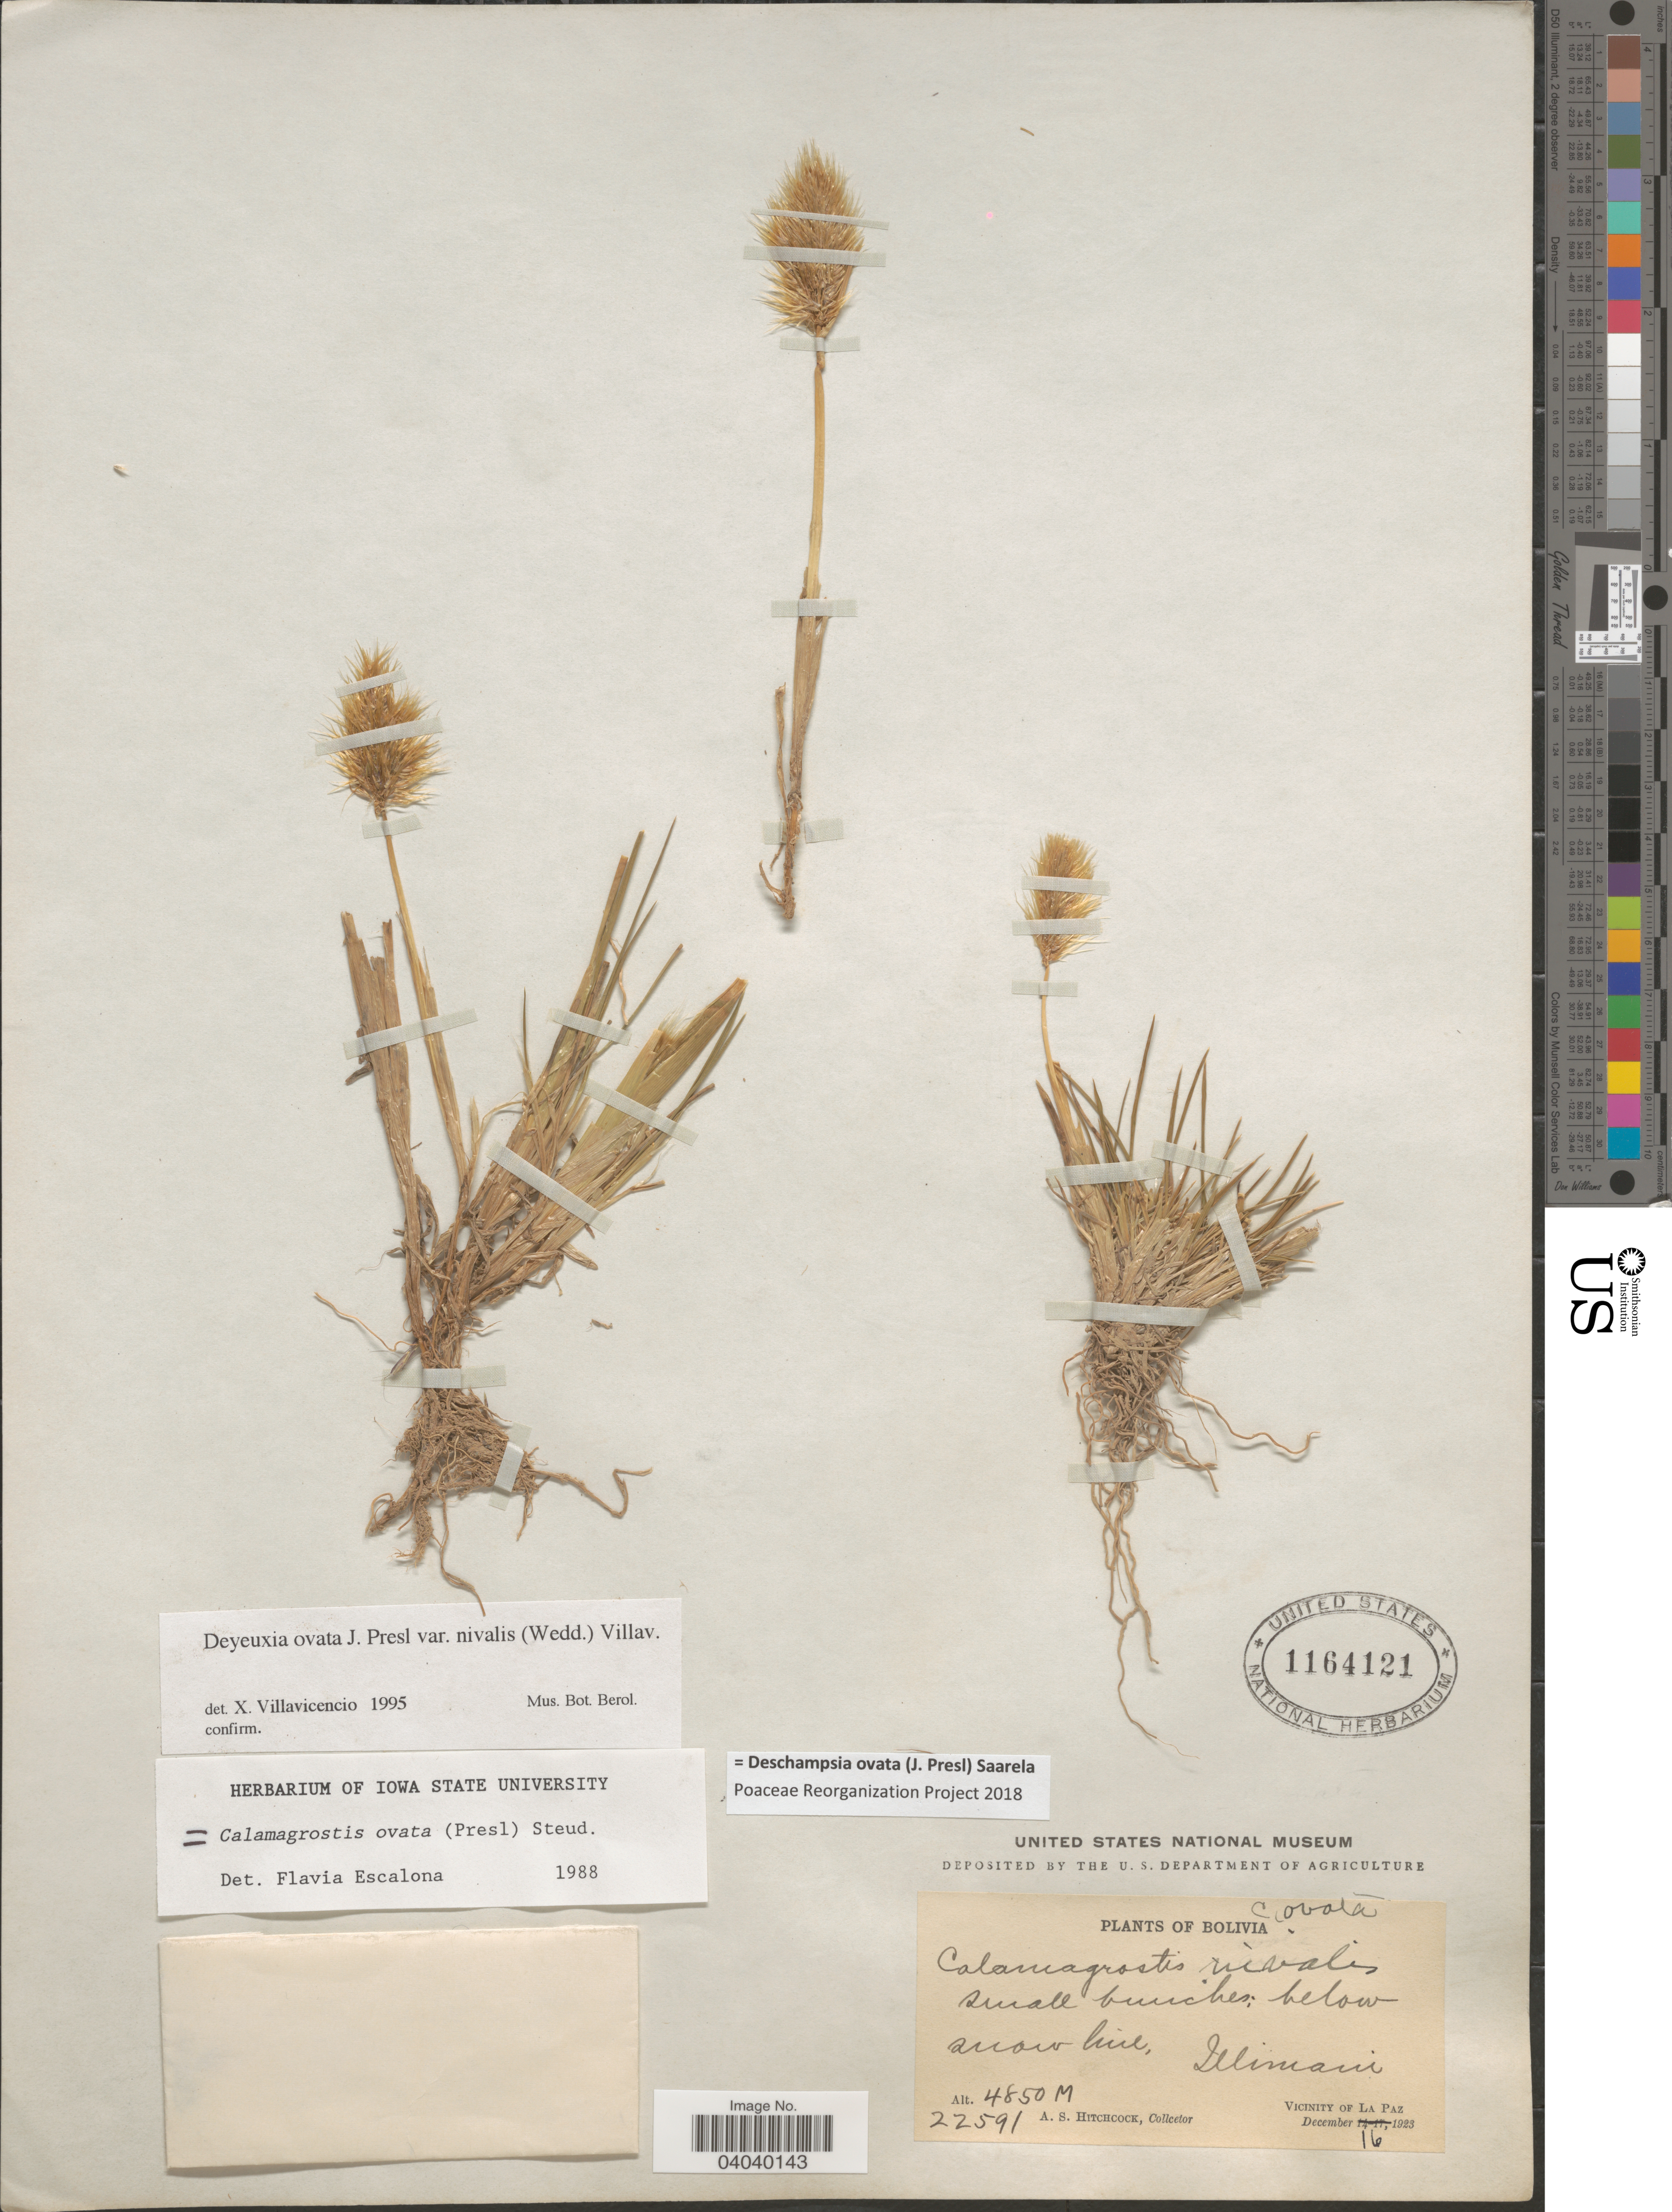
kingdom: Plantae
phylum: Tracheophyta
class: Liliopsida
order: Poales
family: Poaceae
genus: Deschampsia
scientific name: Deschampsia ovata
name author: (J. Presl) Saarela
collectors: A. S. Hitchcock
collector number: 22591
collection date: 1923-12-16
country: Bolivia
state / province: La Paz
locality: Illimani. Vicinity of La Paz.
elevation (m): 4850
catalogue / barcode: US 1164121